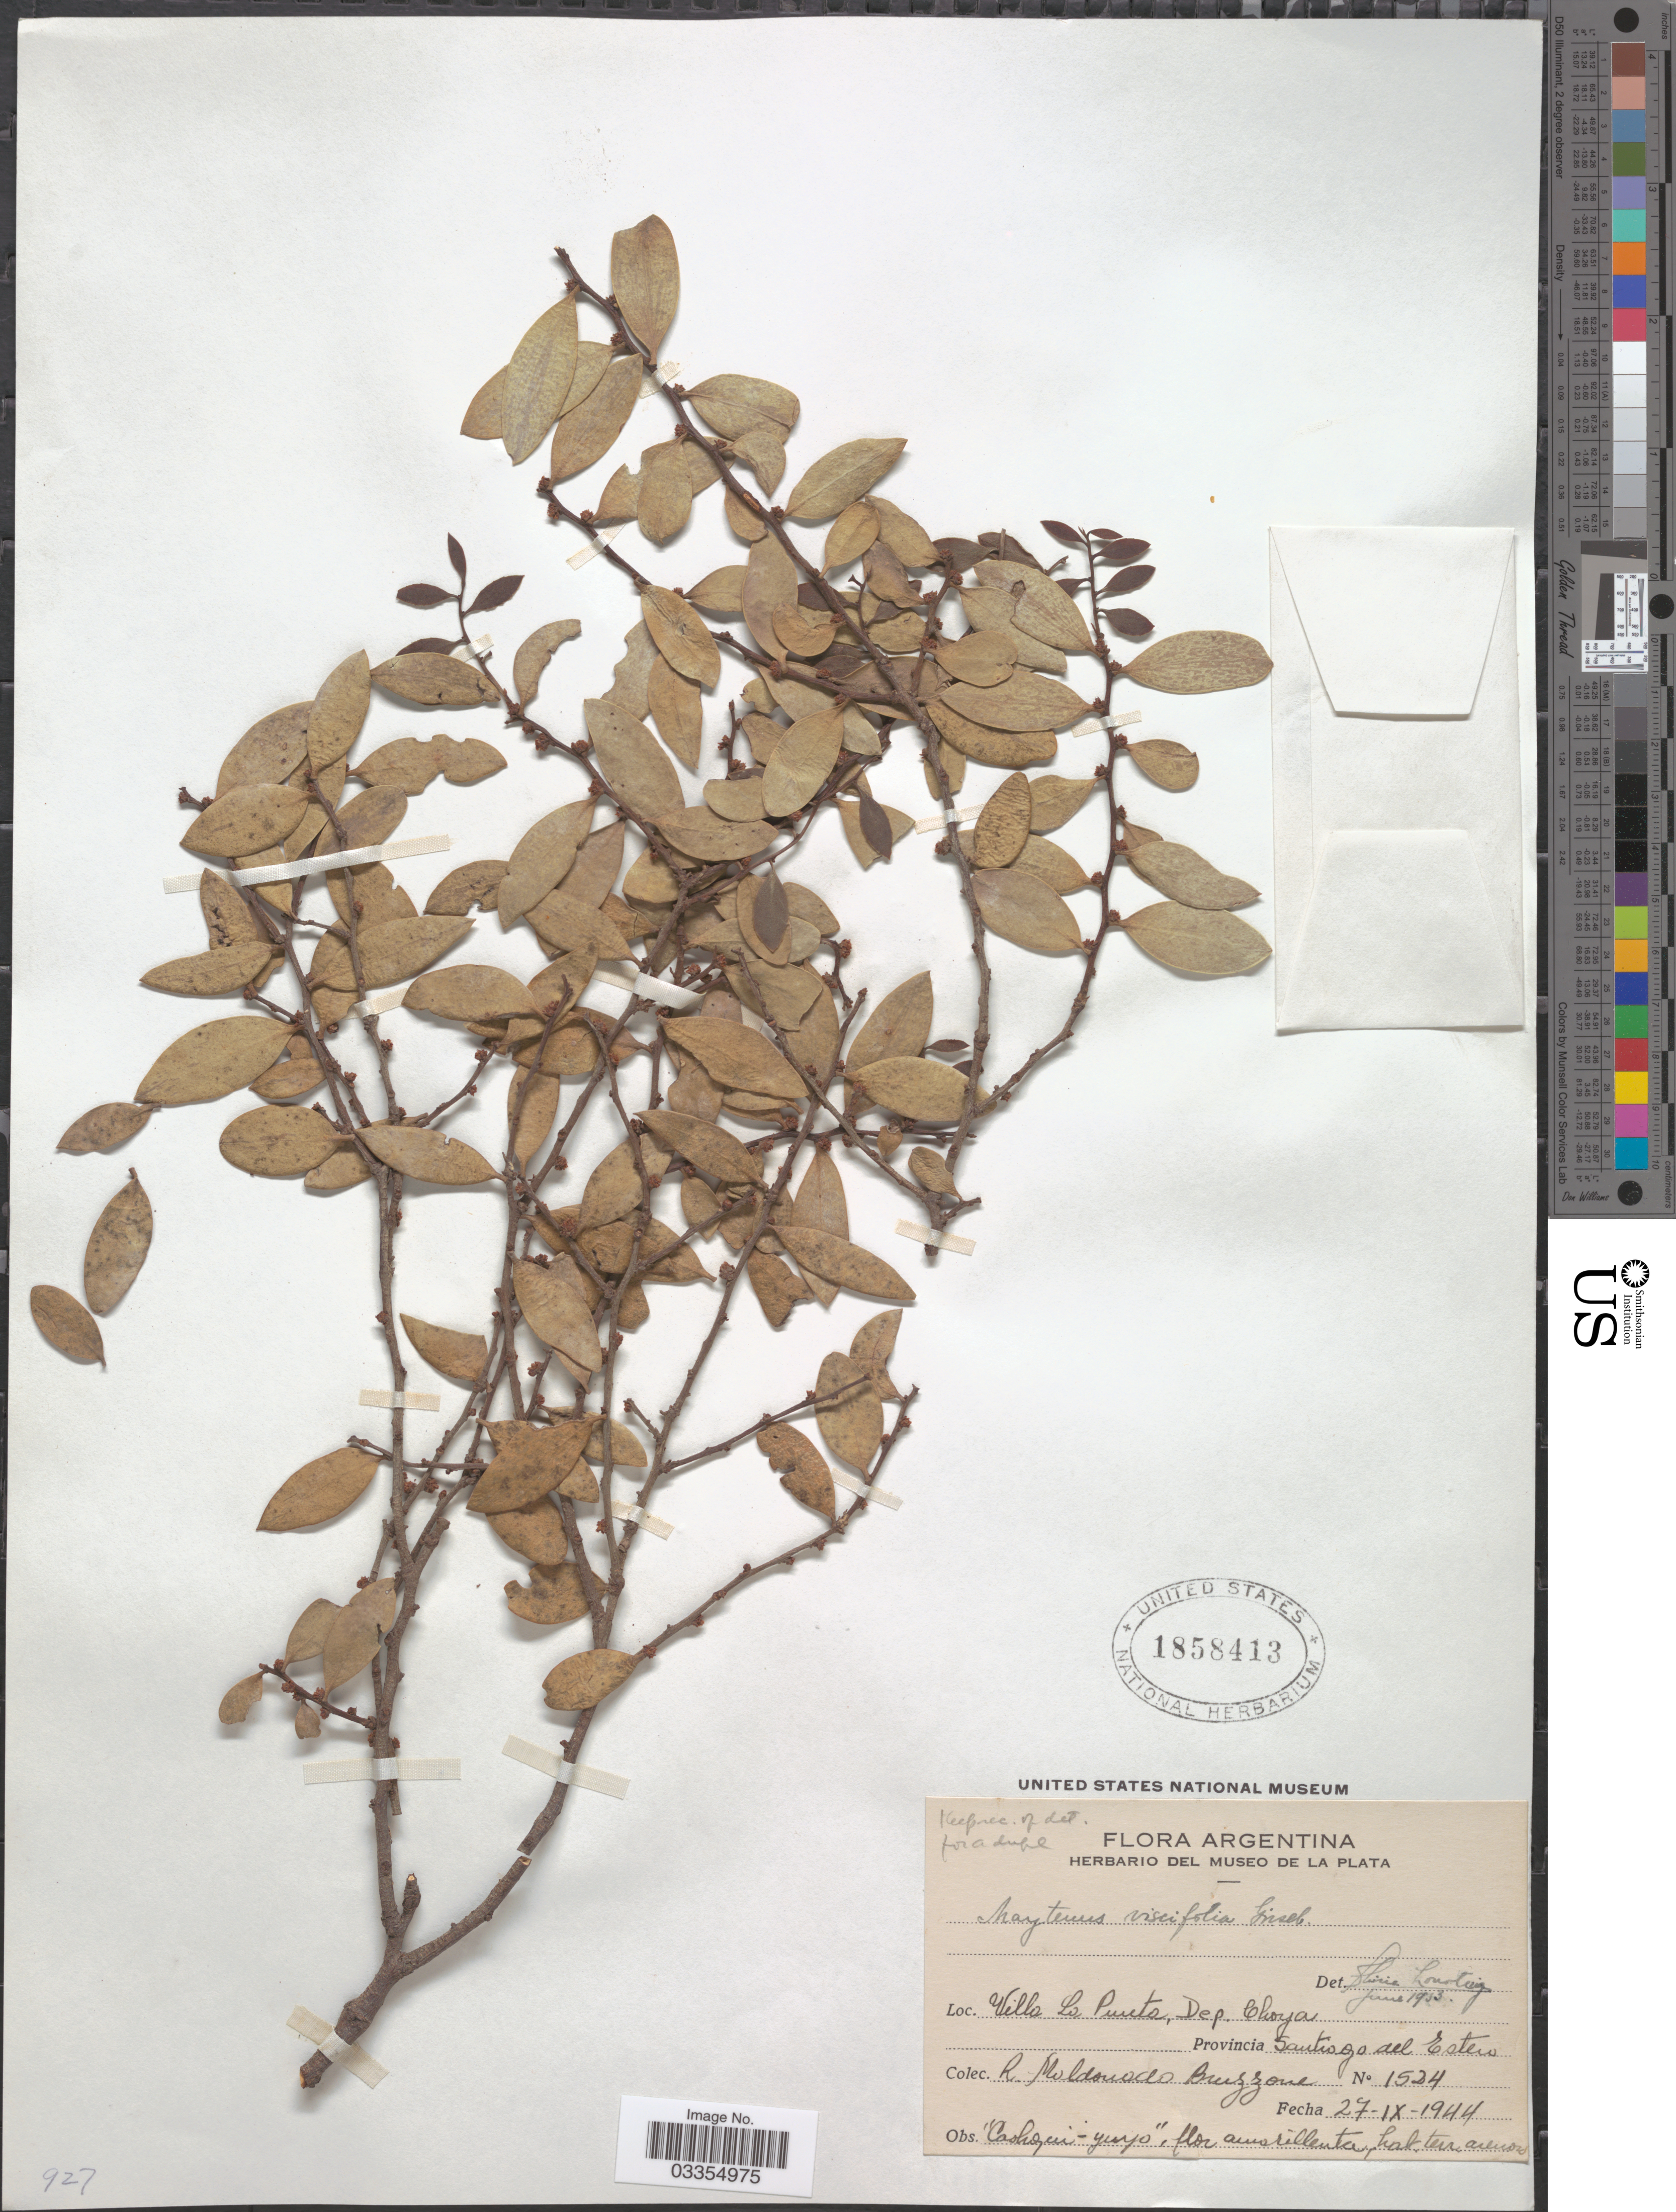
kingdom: Plantae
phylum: Tracheophyta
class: Magnoliopsida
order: Celastrales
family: Celastraceae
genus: Tricerma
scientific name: Tricerma viscifolium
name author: (Griseb.) Lundell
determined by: Strong, Mark T., (BOT), Smithsonian Institution - National Museum of Natural History (UNITED STATES)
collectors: R. Bruzzone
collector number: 1524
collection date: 1944-09-27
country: Argentina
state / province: Santiago del Estero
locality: Villa La Punta, Dep. Choya.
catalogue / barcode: US 1858413